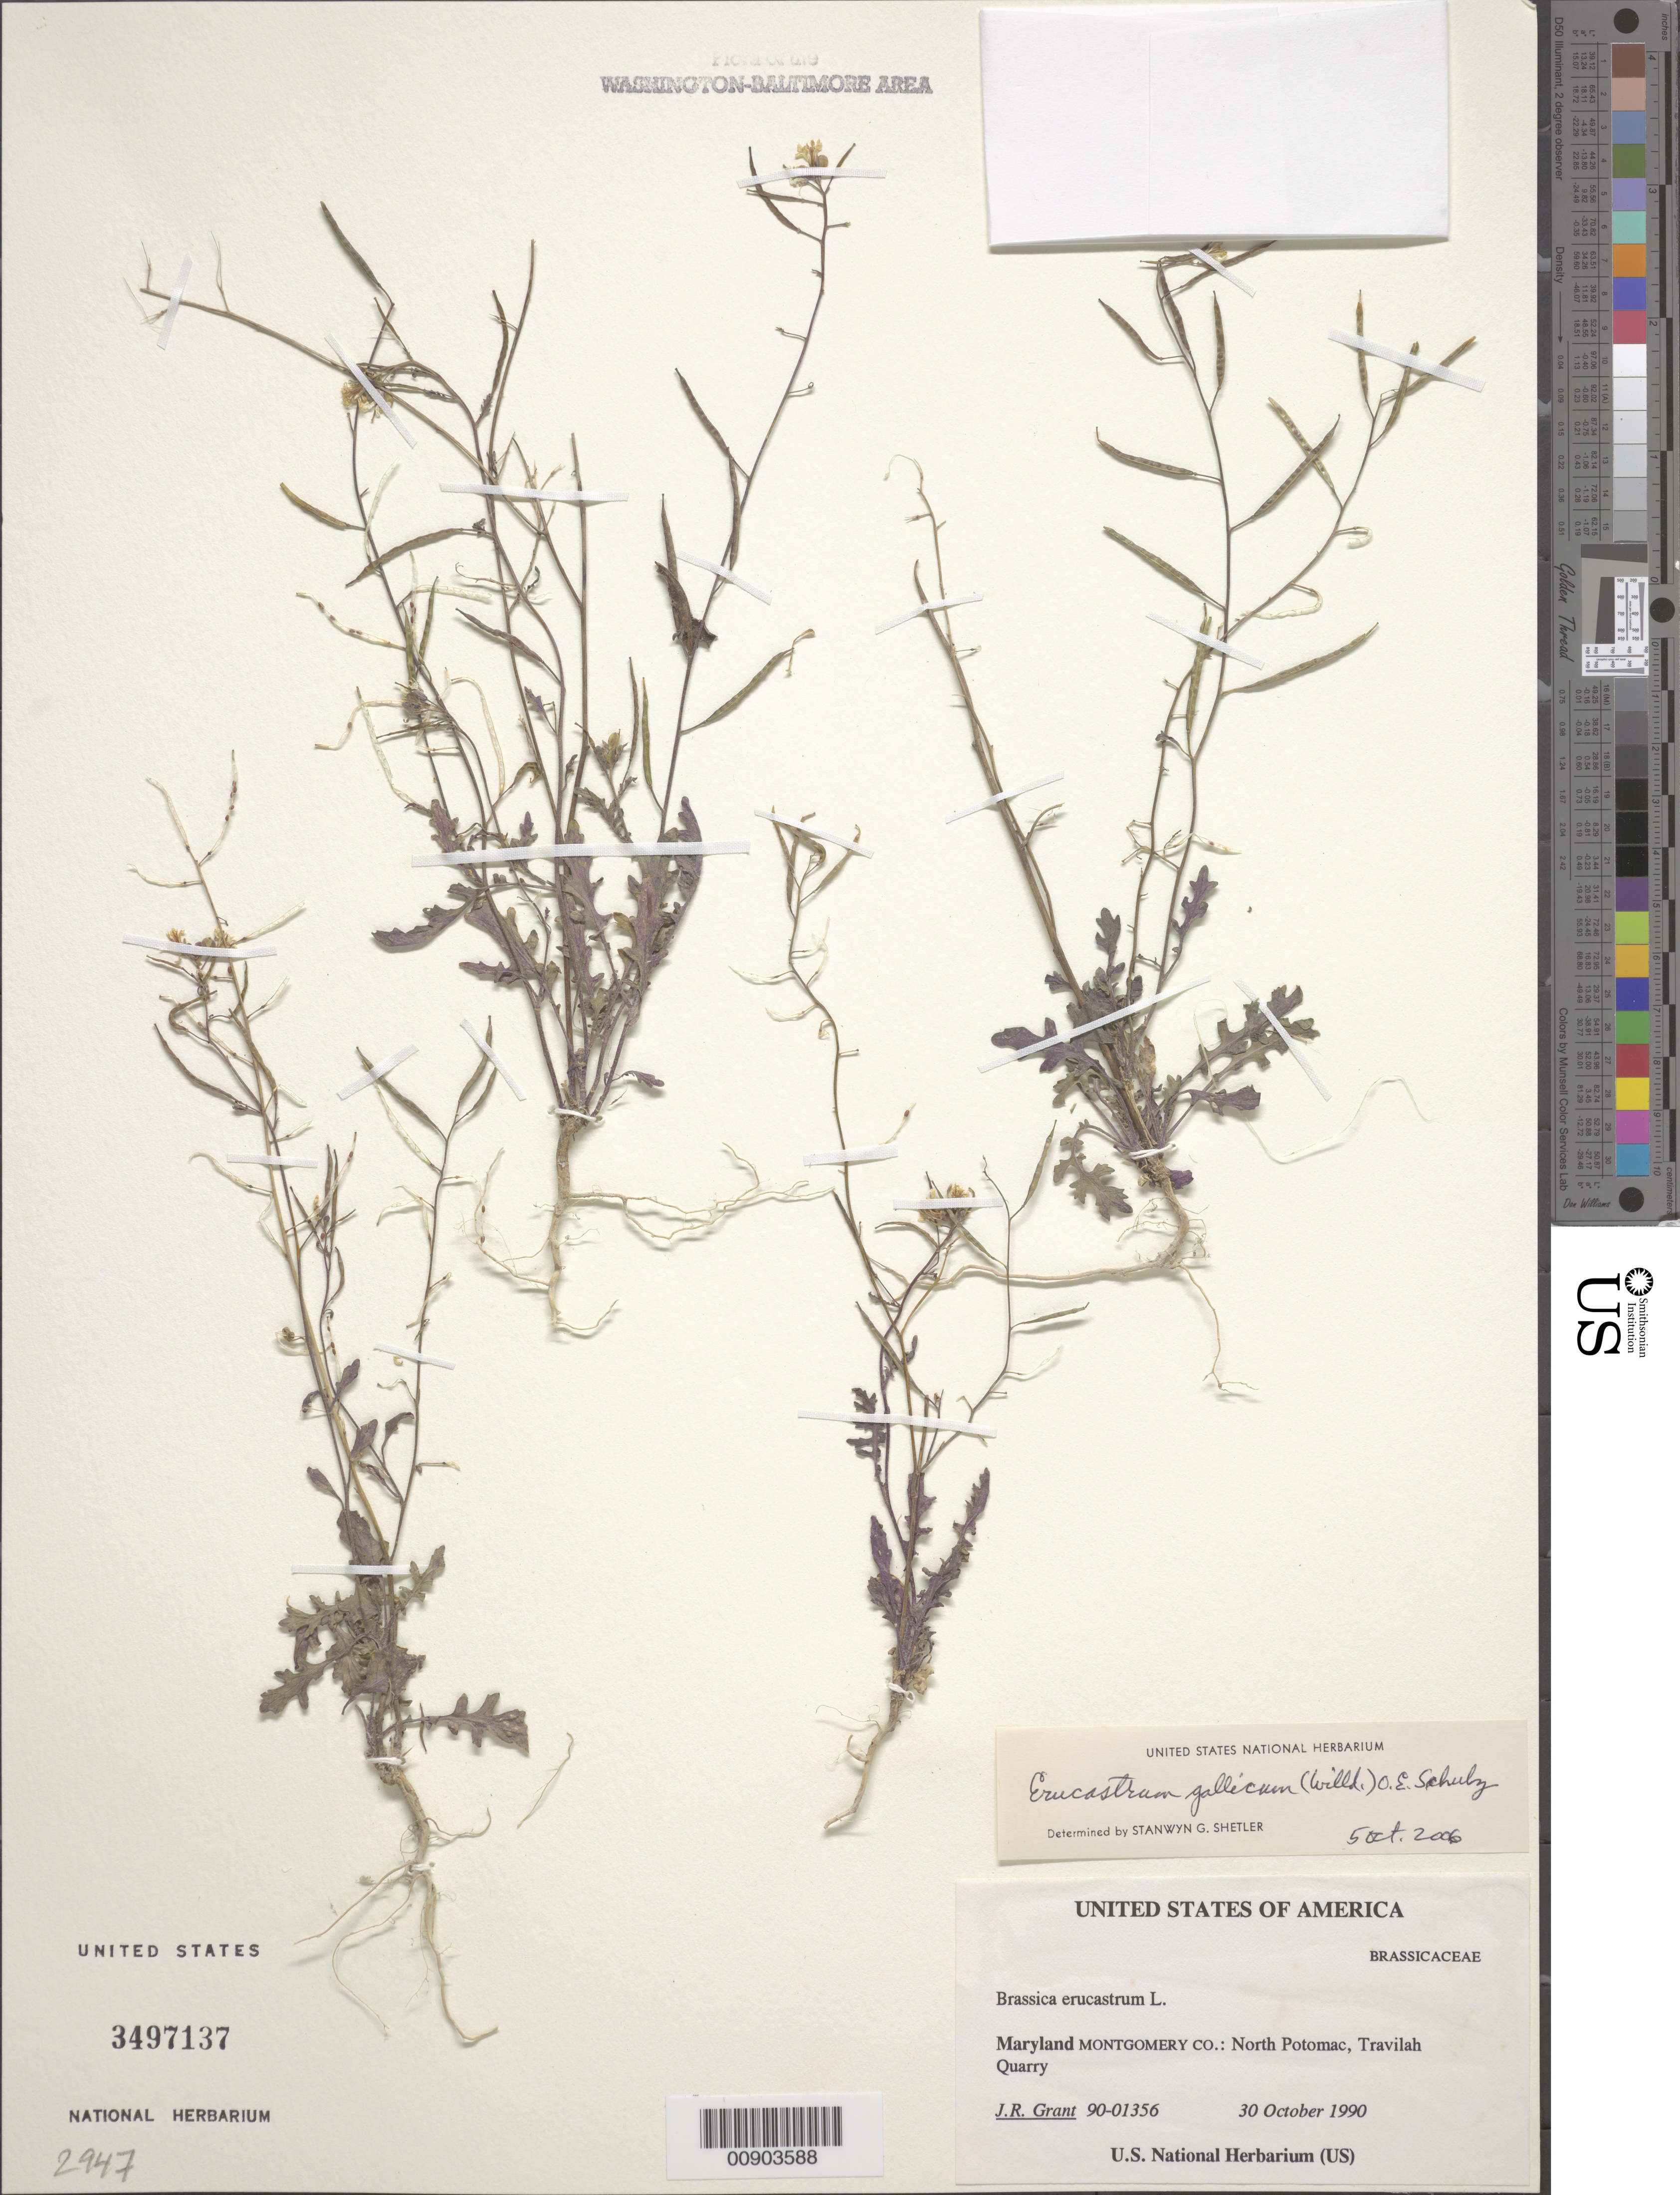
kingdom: Plantae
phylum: Tracheophyta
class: Magnoliopsida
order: Brassicales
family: Brassicaceae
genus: Erucastrum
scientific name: Erucastrum gallicum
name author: (Willd.) O.E. Schulz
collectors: J. R. Grant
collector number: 90-01356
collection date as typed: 30 October 1990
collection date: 1990-10-30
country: United States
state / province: Maryland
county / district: Montgomery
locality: North Potomac, Travilah Quarry.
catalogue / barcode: US 3497137